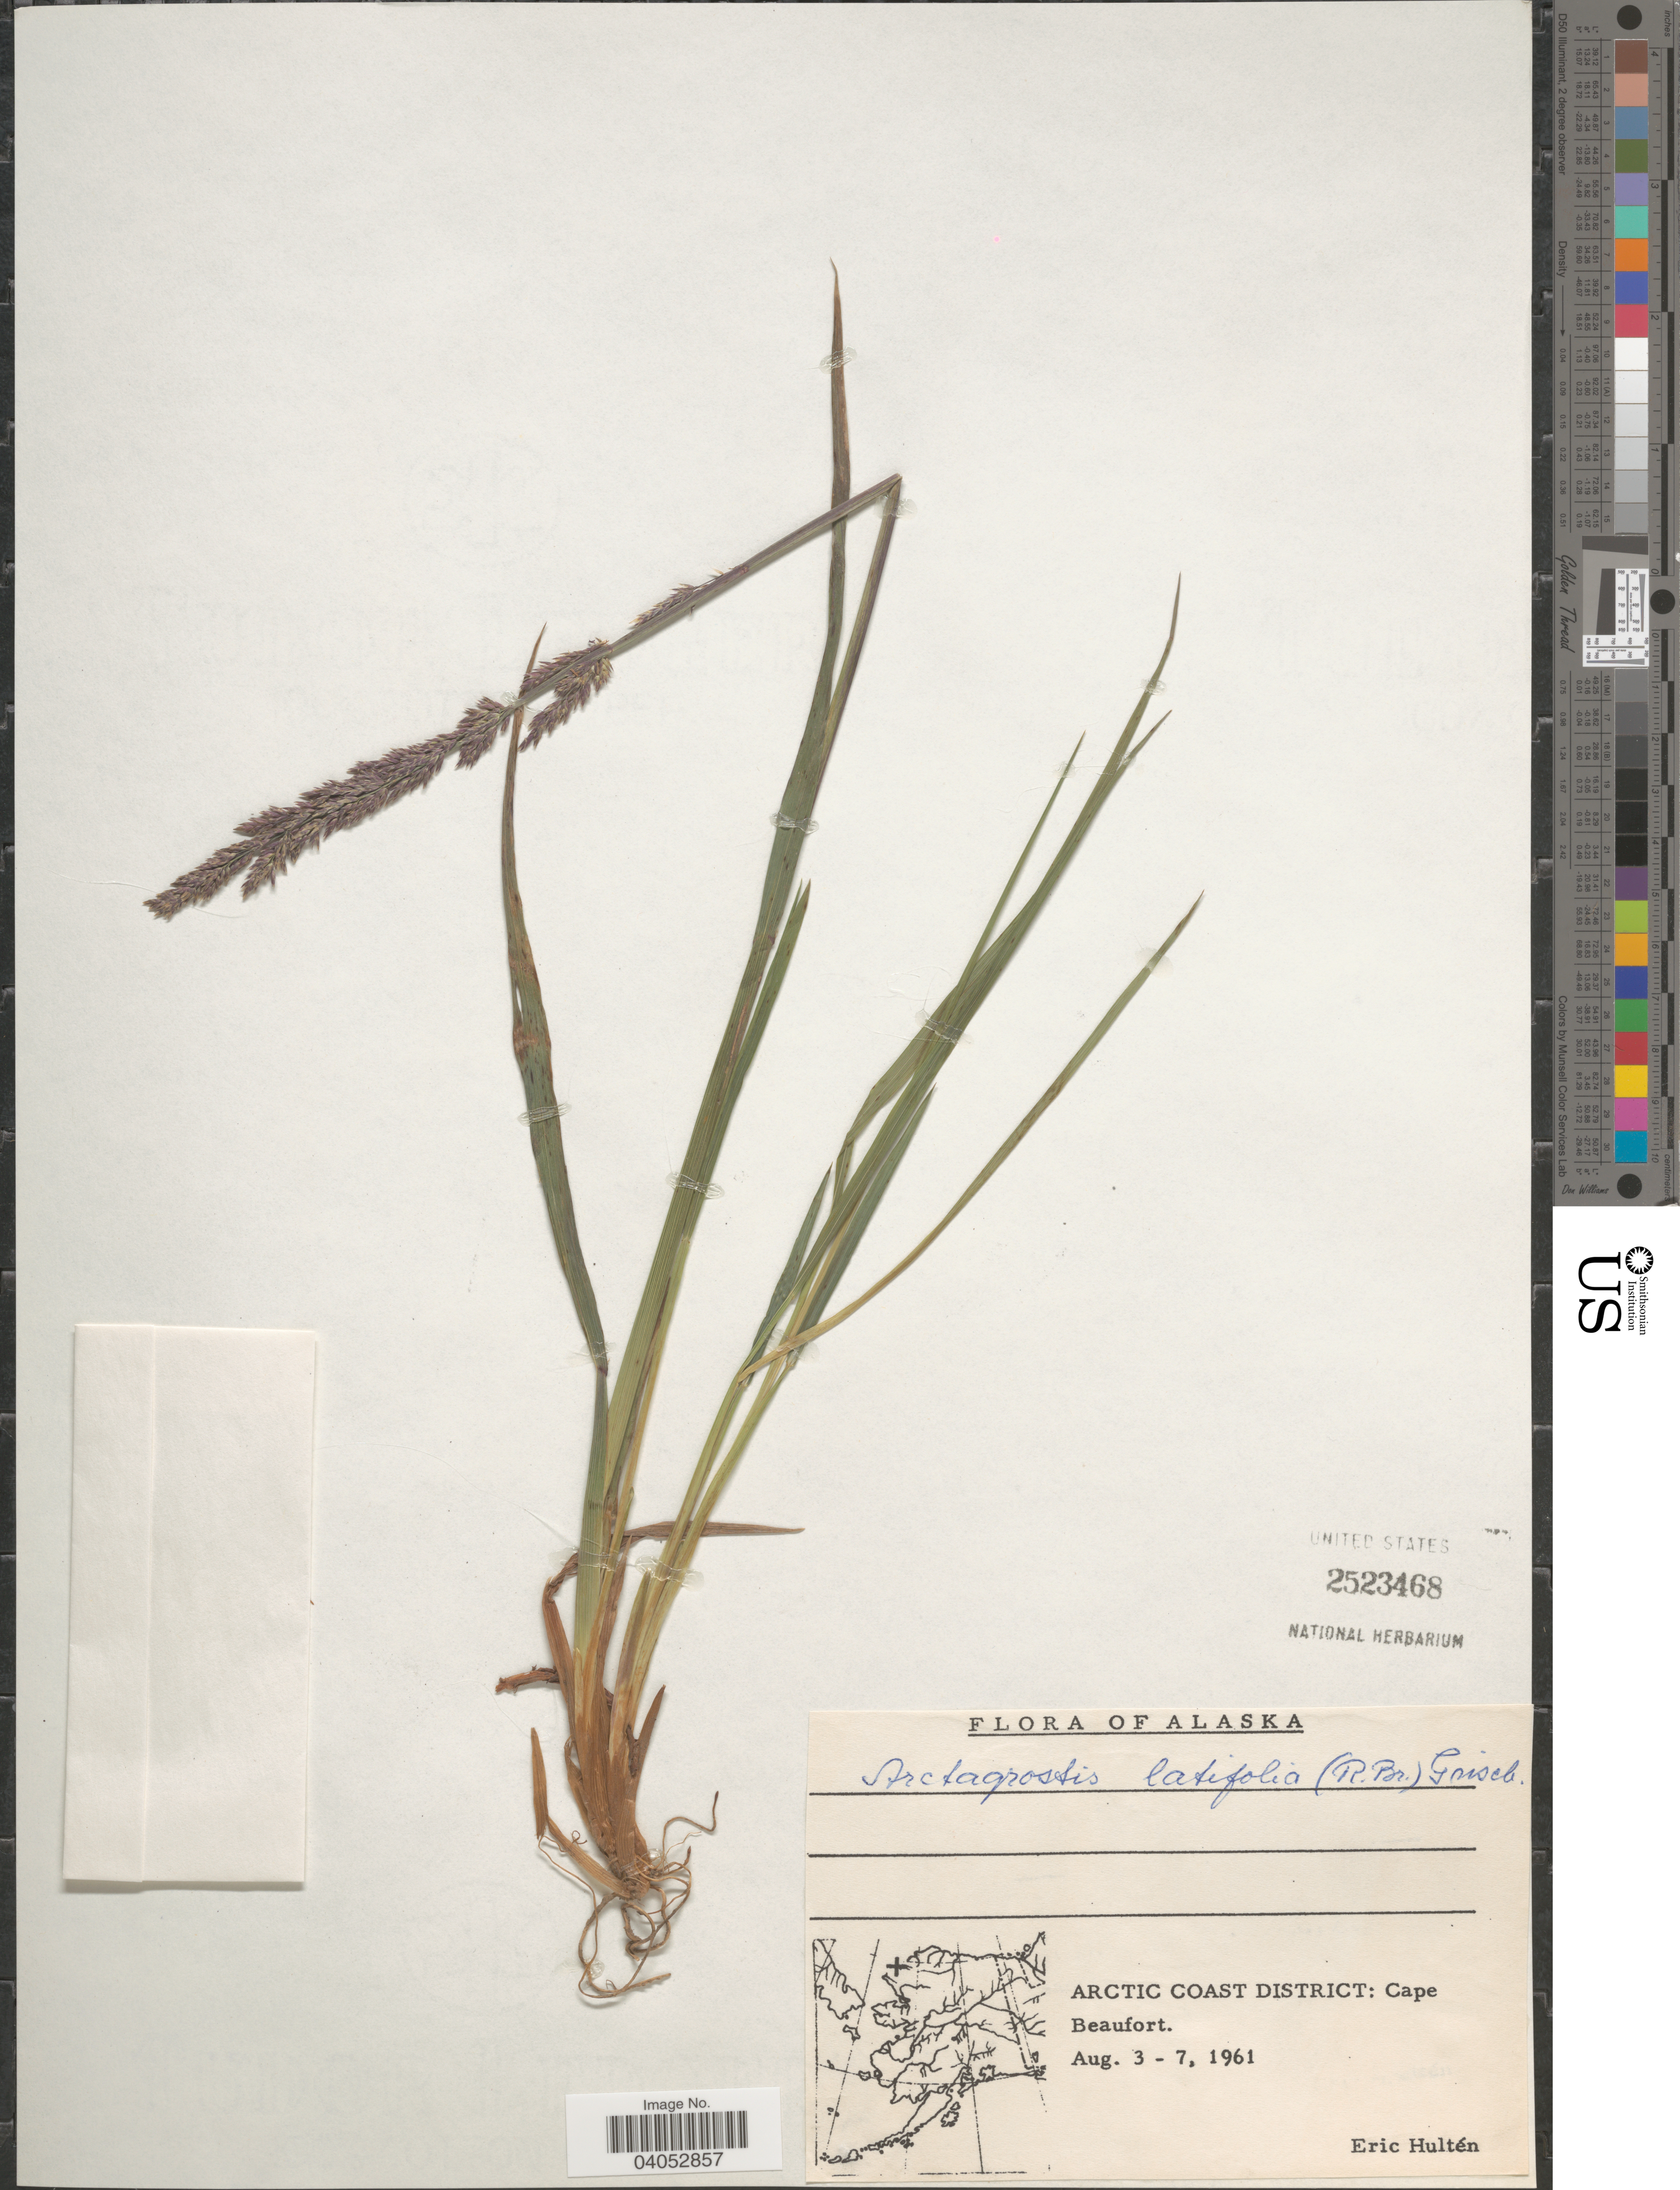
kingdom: Plantae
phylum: Tracheophyta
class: Liliopsida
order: Poales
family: Poaceae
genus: Arctagrostis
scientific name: Arctagrostis latifolia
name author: (R. Br.) Griseb.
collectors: E. G. Hultén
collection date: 1961-08-03/1961-08-07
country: United States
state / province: Alaska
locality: Arctic Coast District; Cape Beaufort.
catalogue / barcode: US 2523468